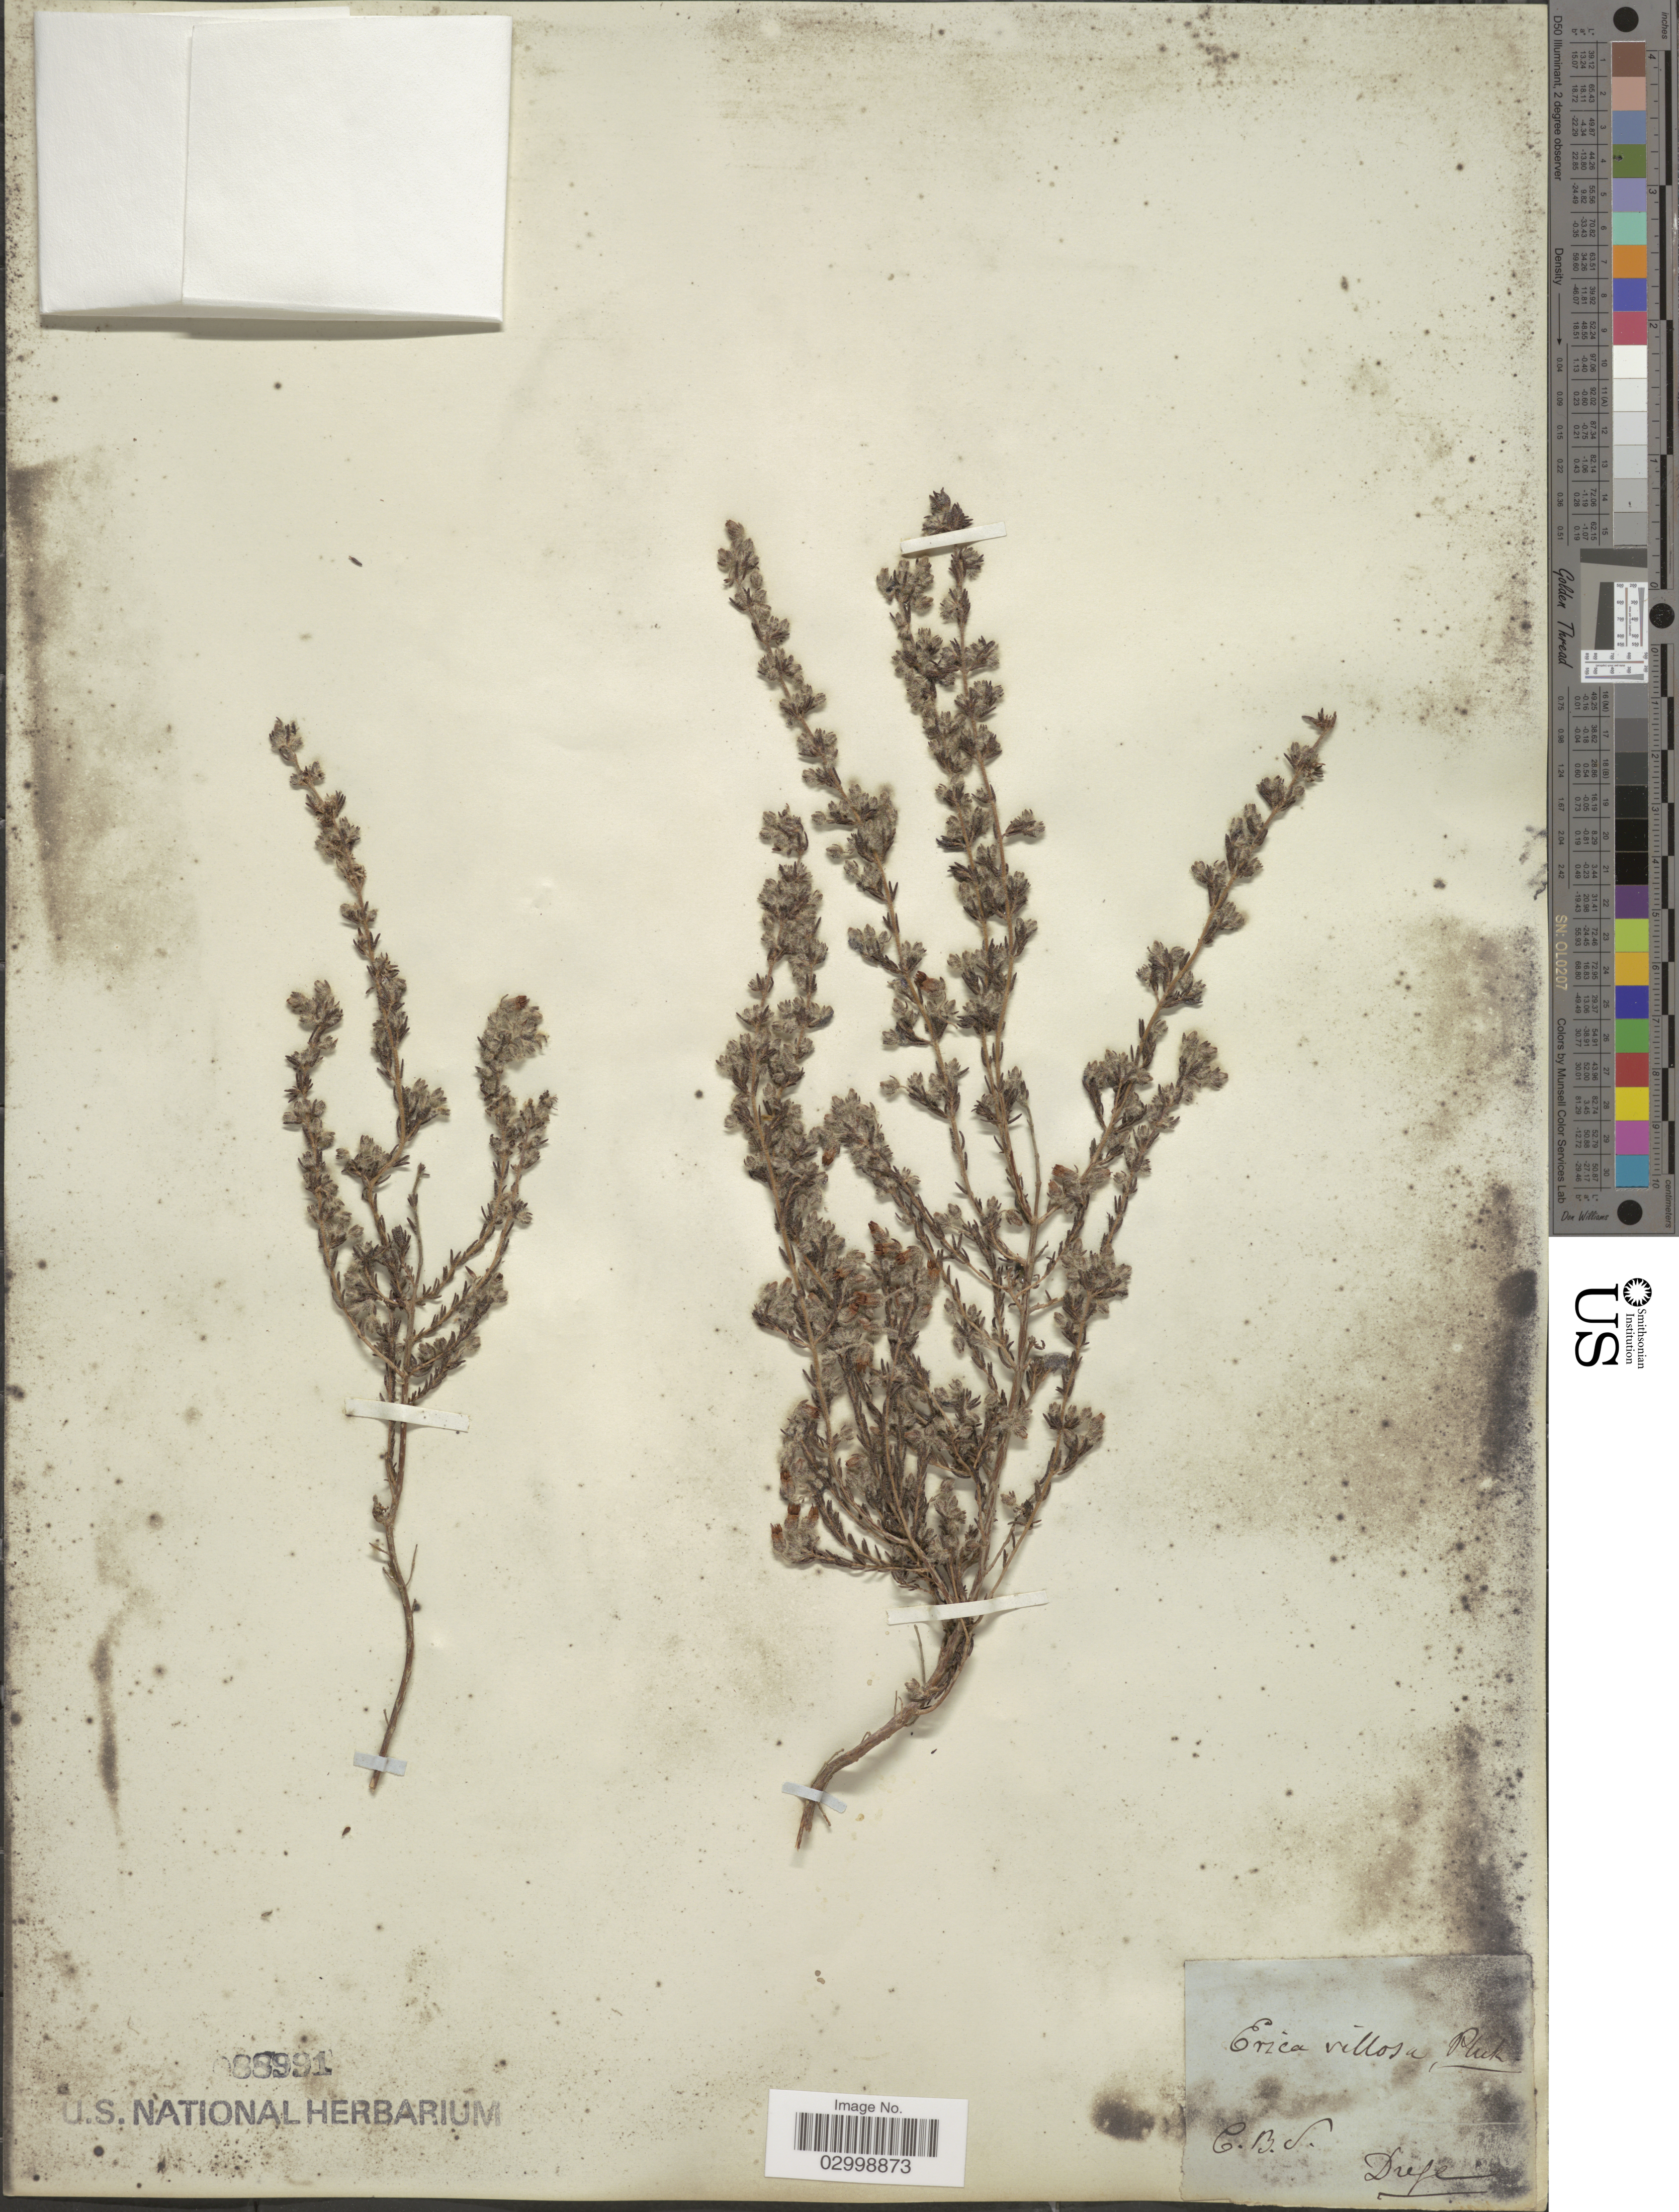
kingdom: Plantae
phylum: Tracheophyta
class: Magnoliopsida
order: Ericales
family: Ericaceae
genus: Erica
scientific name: Erica villosa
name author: Andrews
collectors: Drege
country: South Africa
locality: C. B. S.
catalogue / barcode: US 88991